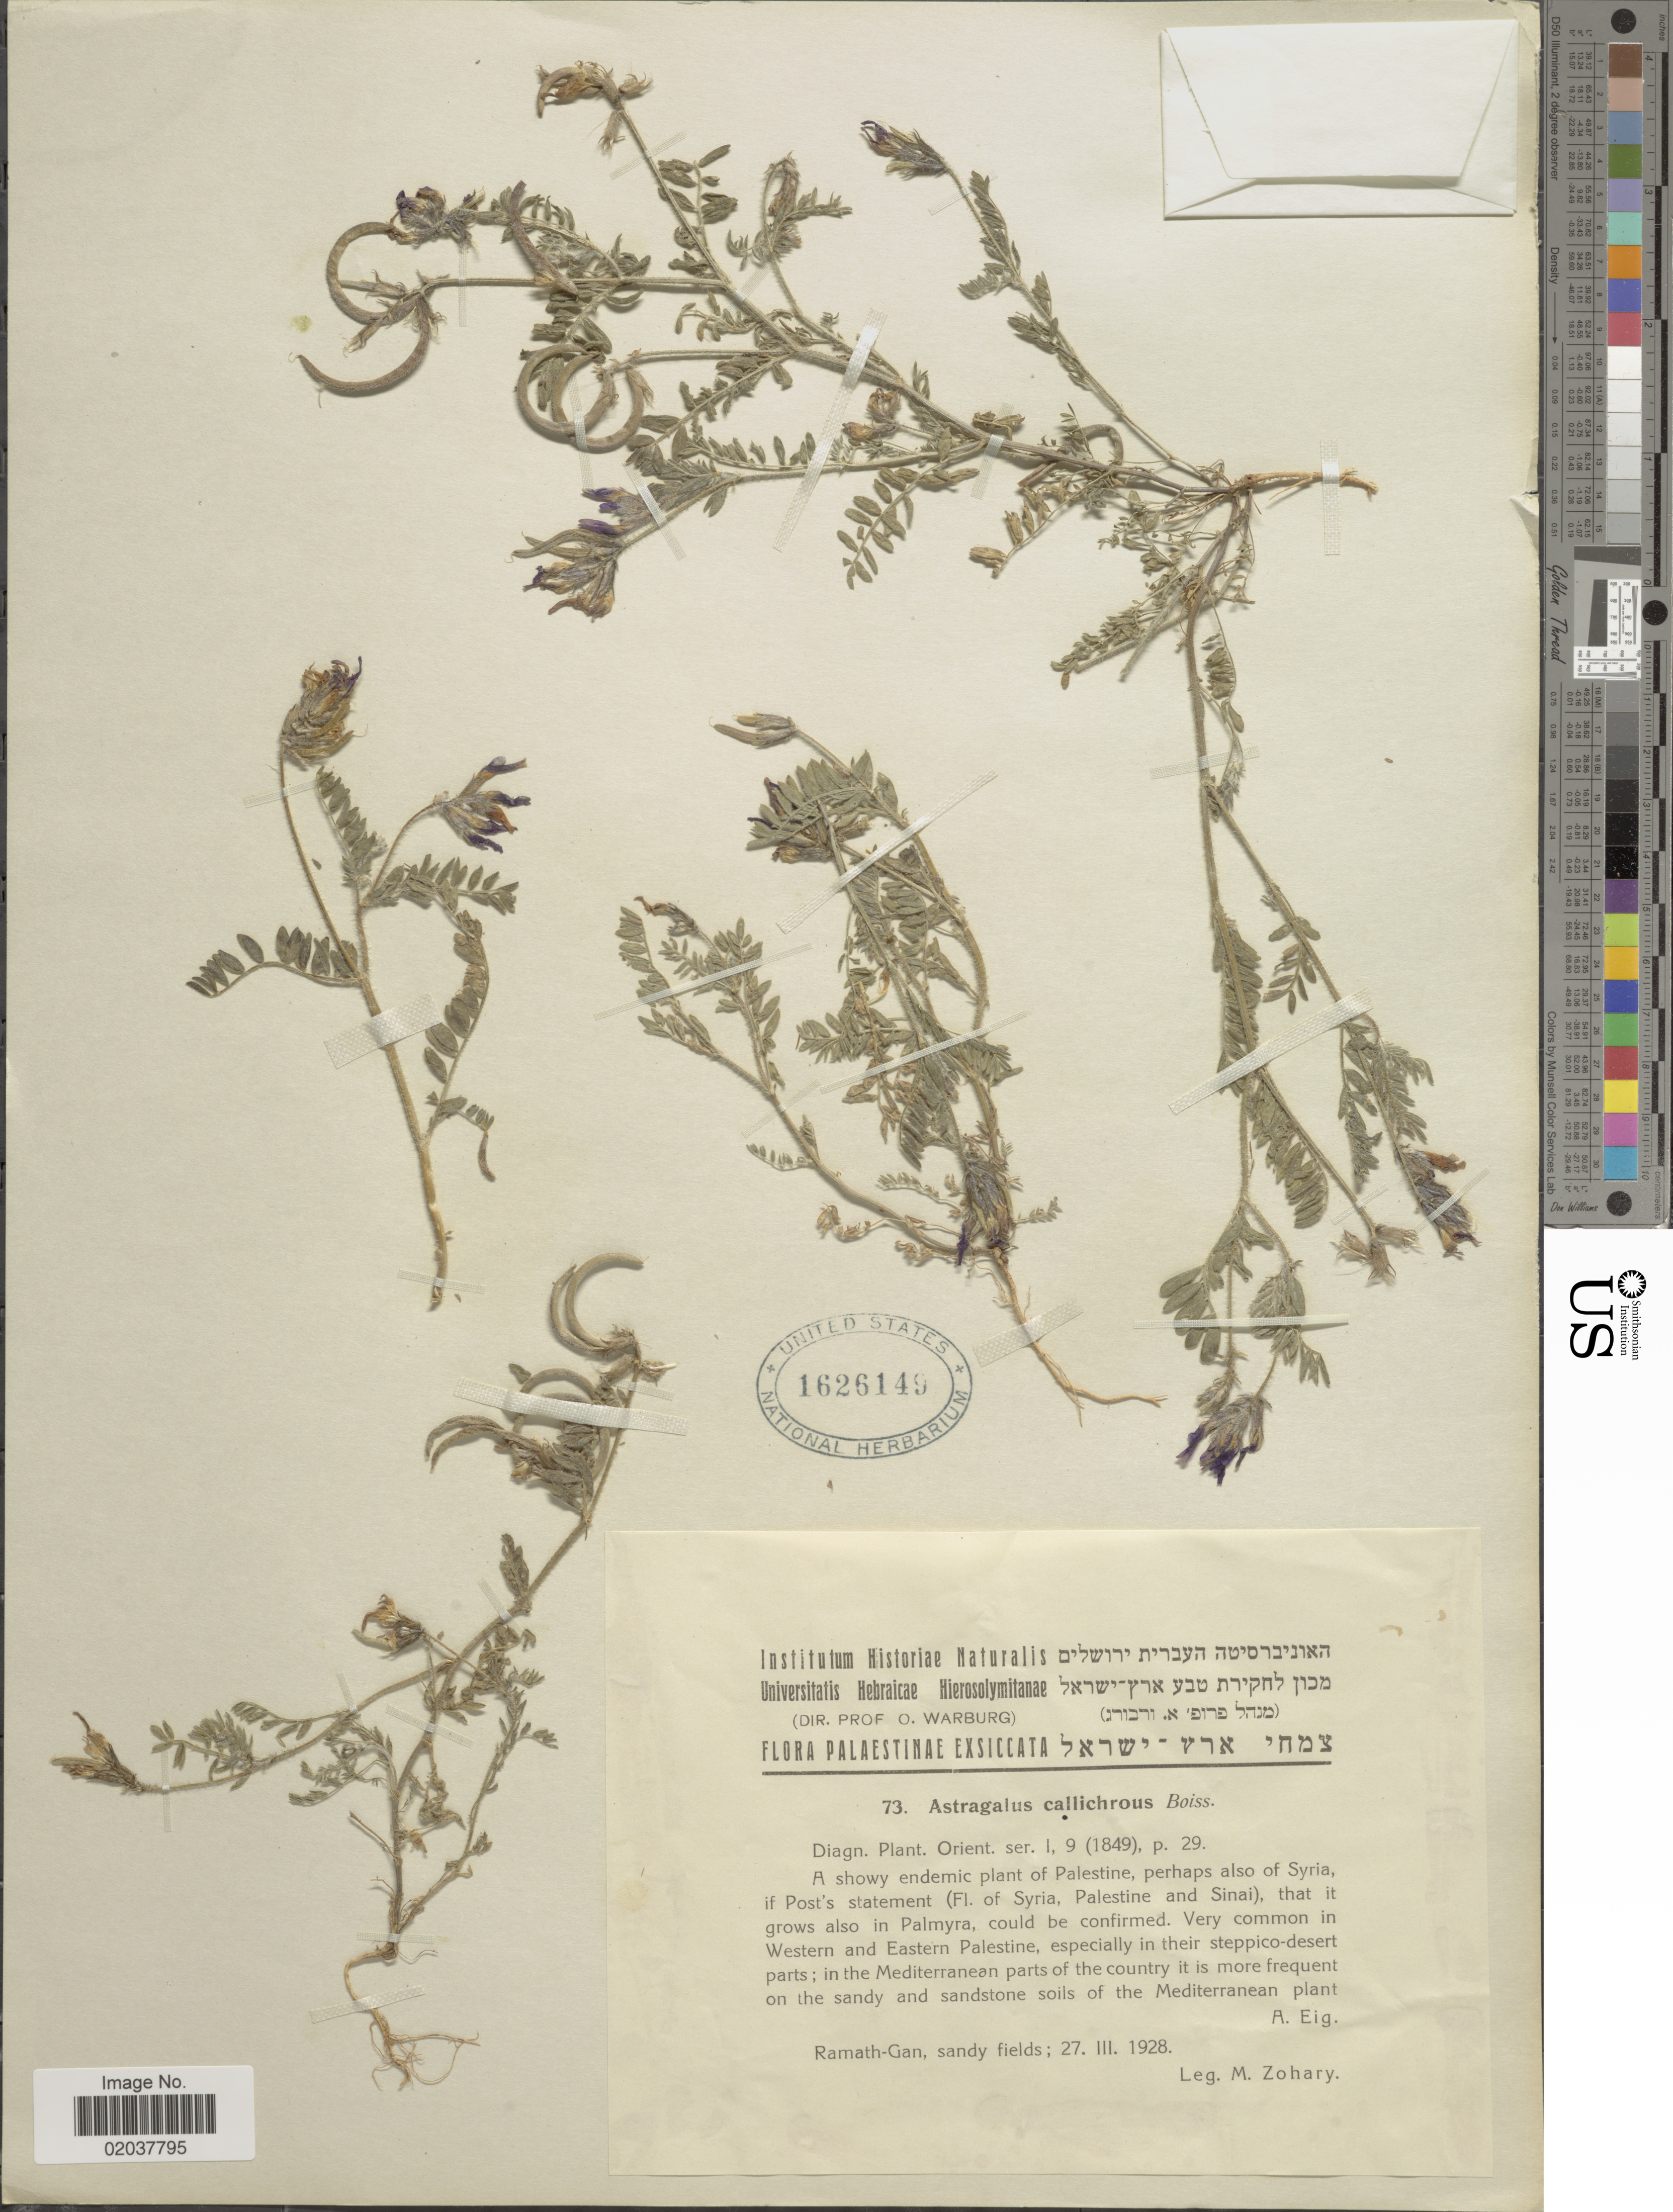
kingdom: Plantae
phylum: Tracheophyta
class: Magnoliopsida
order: Fabales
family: Fabaceae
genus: Astragalus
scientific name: Astragalus callichrous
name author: Boiss.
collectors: M. Zohary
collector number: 73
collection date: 1928-03-27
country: Israel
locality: Palaestinae, western and eastern Palestine, Ramath-Gan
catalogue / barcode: US 1626149